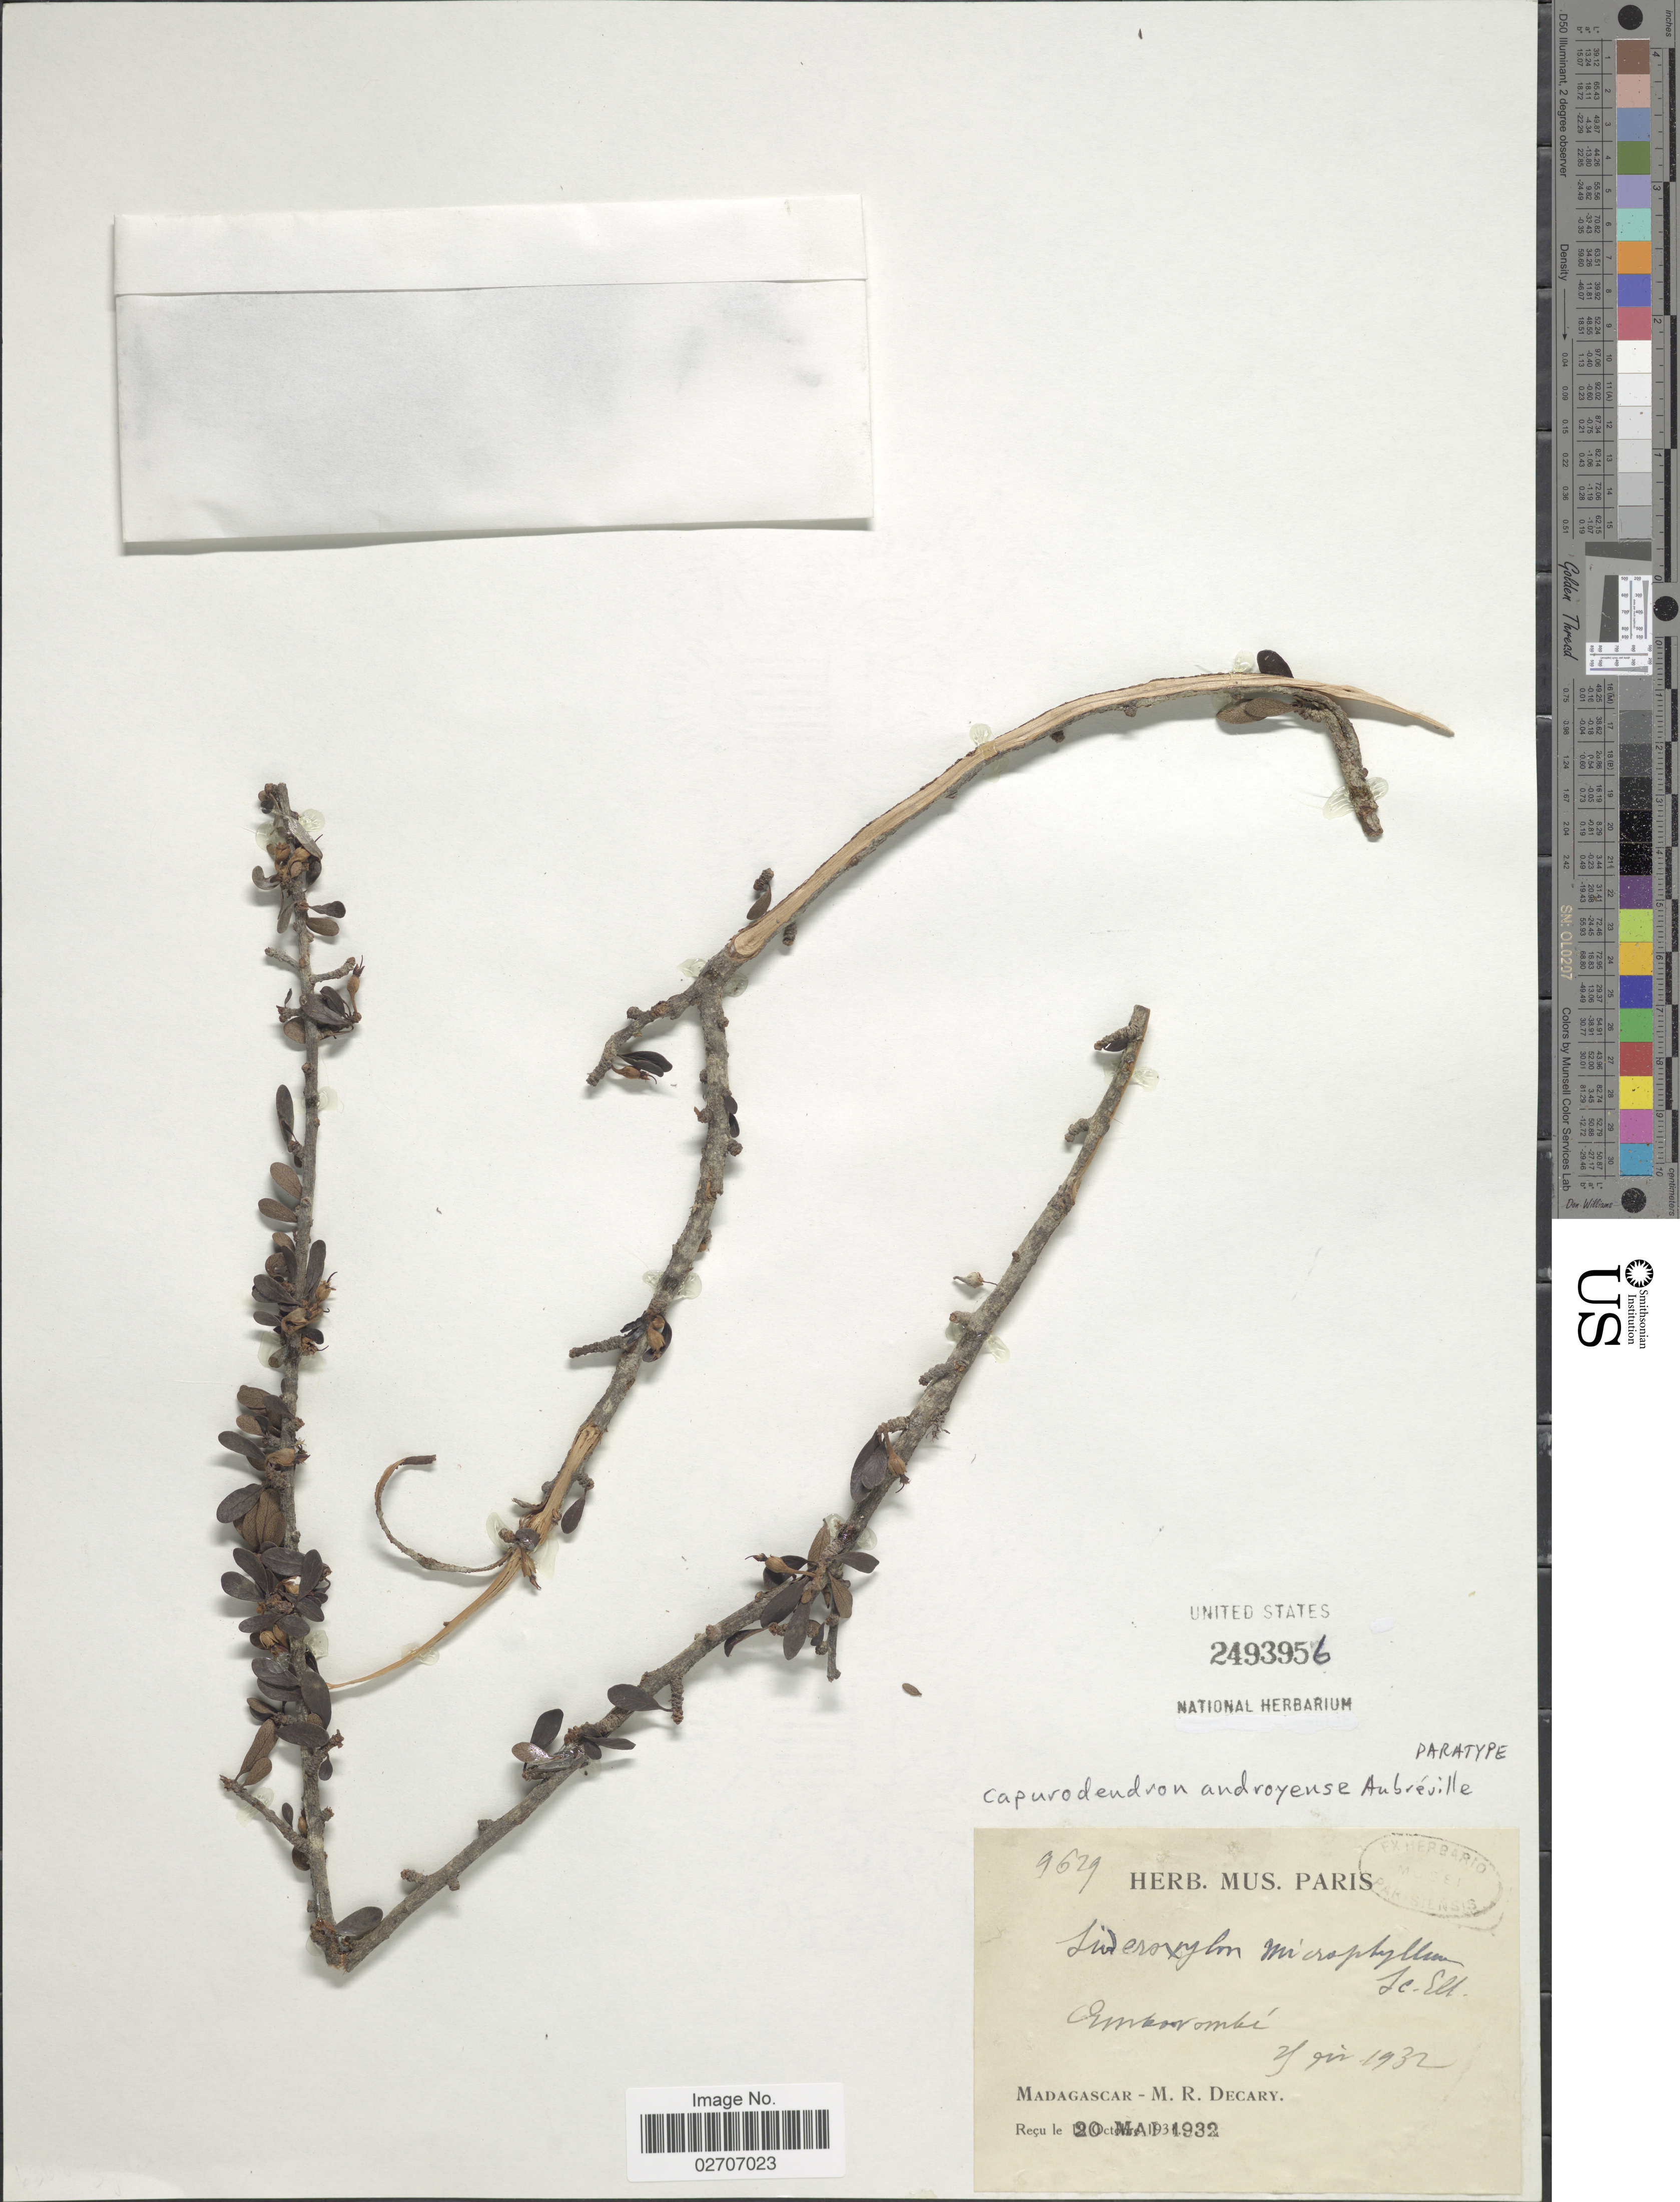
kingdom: Plantae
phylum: Tracheophyta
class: Magnoliopsida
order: Ericales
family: Sapotaceae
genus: Capurodendron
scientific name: Capurodendron androyense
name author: Aubrév.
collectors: R. Decary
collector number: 9629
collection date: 1932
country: Madagascar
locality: Ambovombe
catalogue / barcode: US 2493956